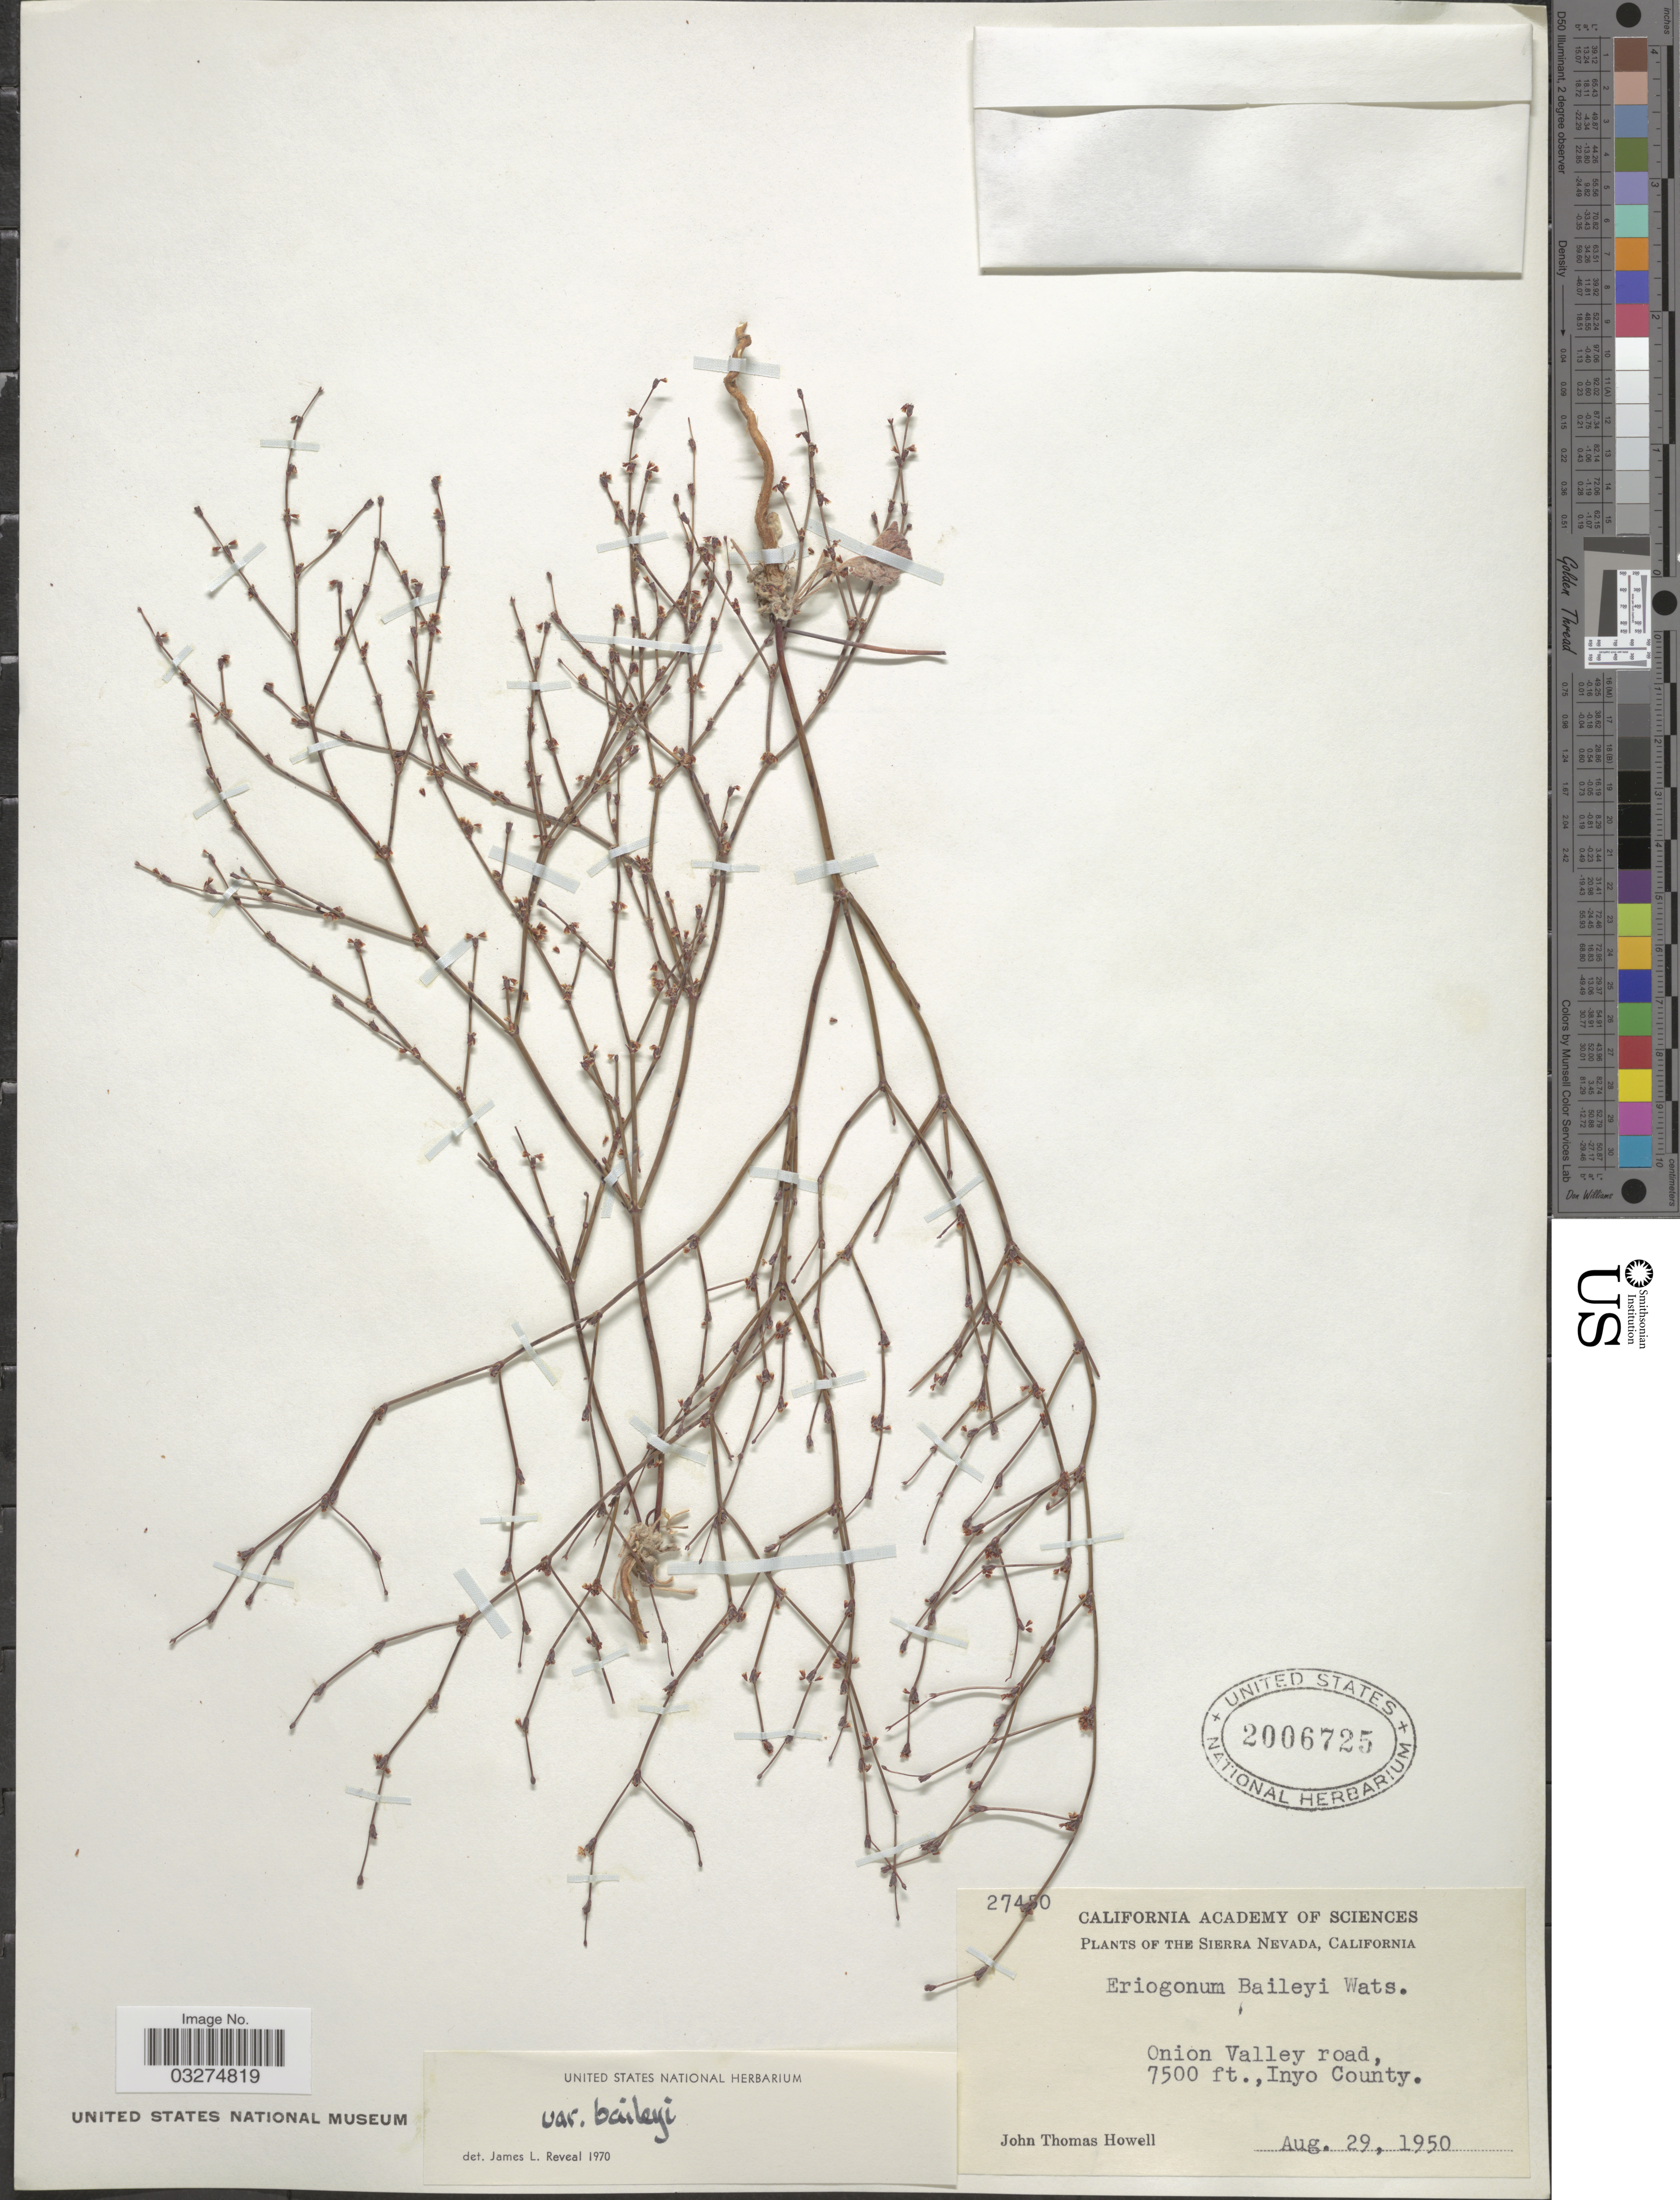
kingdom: Plantae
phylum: Tracheophyta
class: Magnoliopsida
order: Caryophyllales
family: Polygonaceae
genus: Eriogonum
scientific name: Eriogonum baileyi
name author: S. Watson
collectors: J. T. Howell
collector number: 27450*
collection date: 1950-08-29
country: United States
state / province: California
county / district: Inyo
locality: The Sierra Nevada. Onion Valley road, Inyo County.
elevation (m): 2286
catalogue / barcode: US 2006725